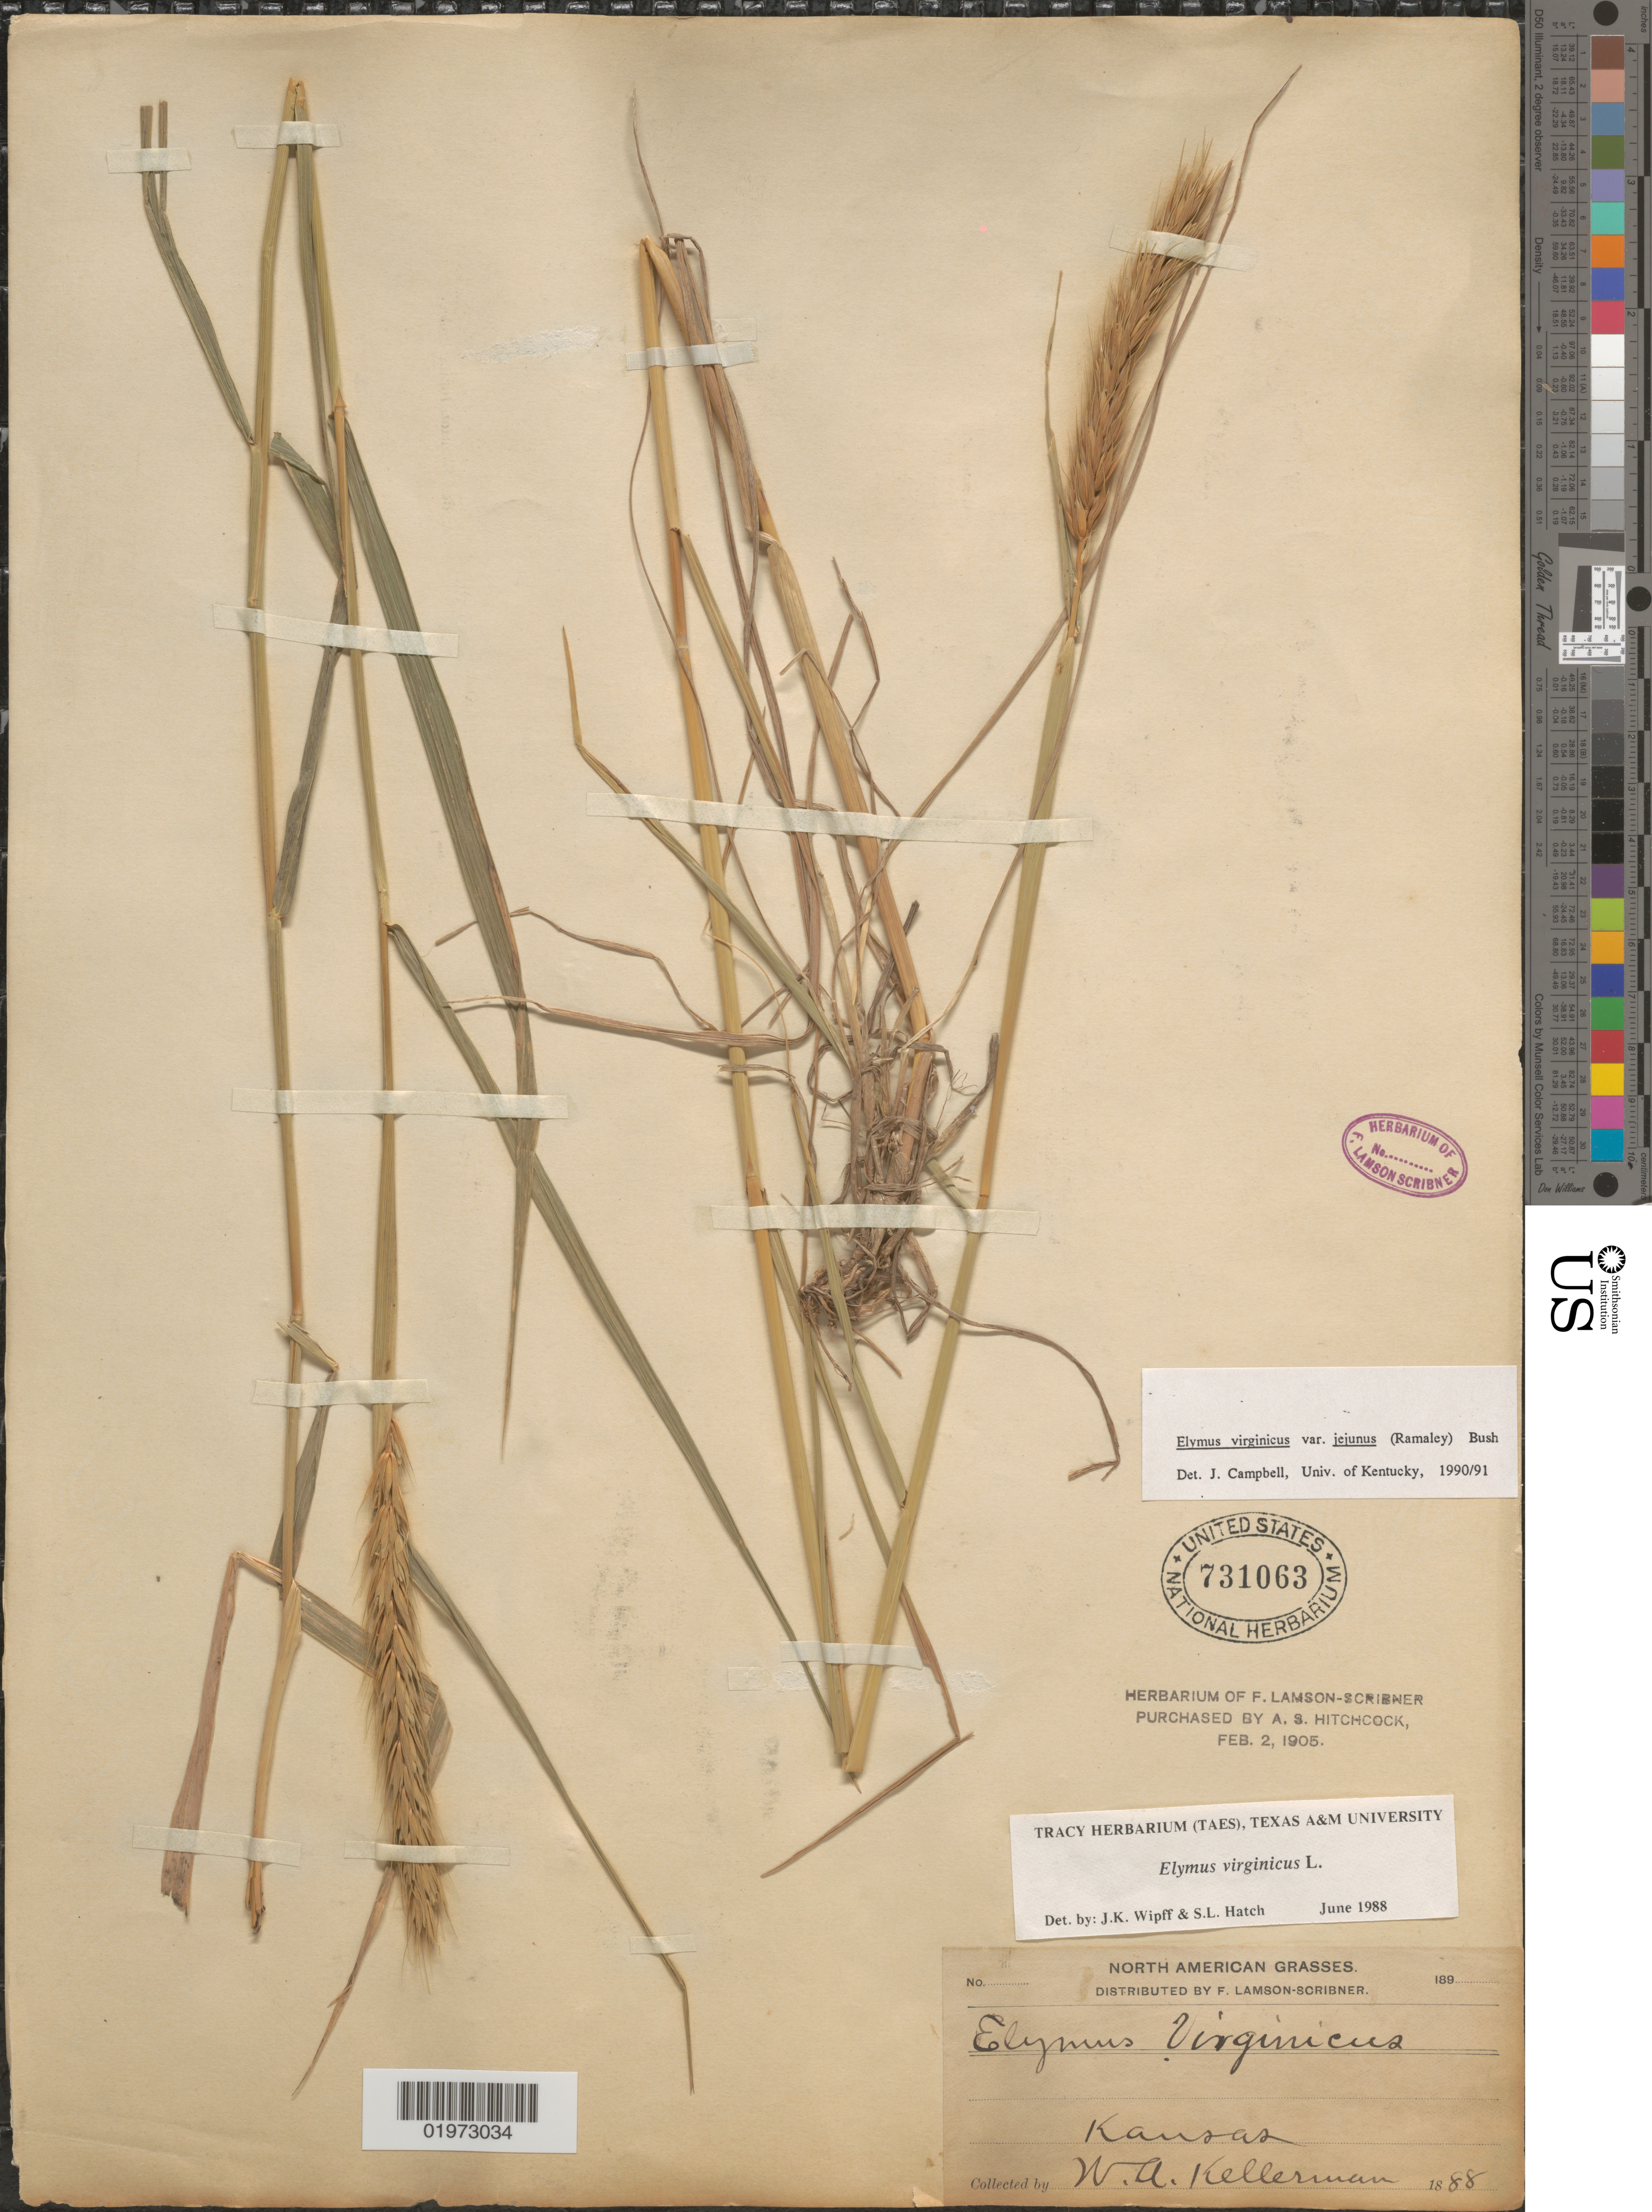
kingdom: Plantae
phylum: Tracheophyta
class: Liliopsida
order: Poales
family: Poaceae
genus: Elymus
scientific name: Elymus virginicus var. virginicus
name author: L.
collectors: W. Kellerman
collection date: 1888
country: United States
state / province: Kansas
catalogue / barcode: US 731063